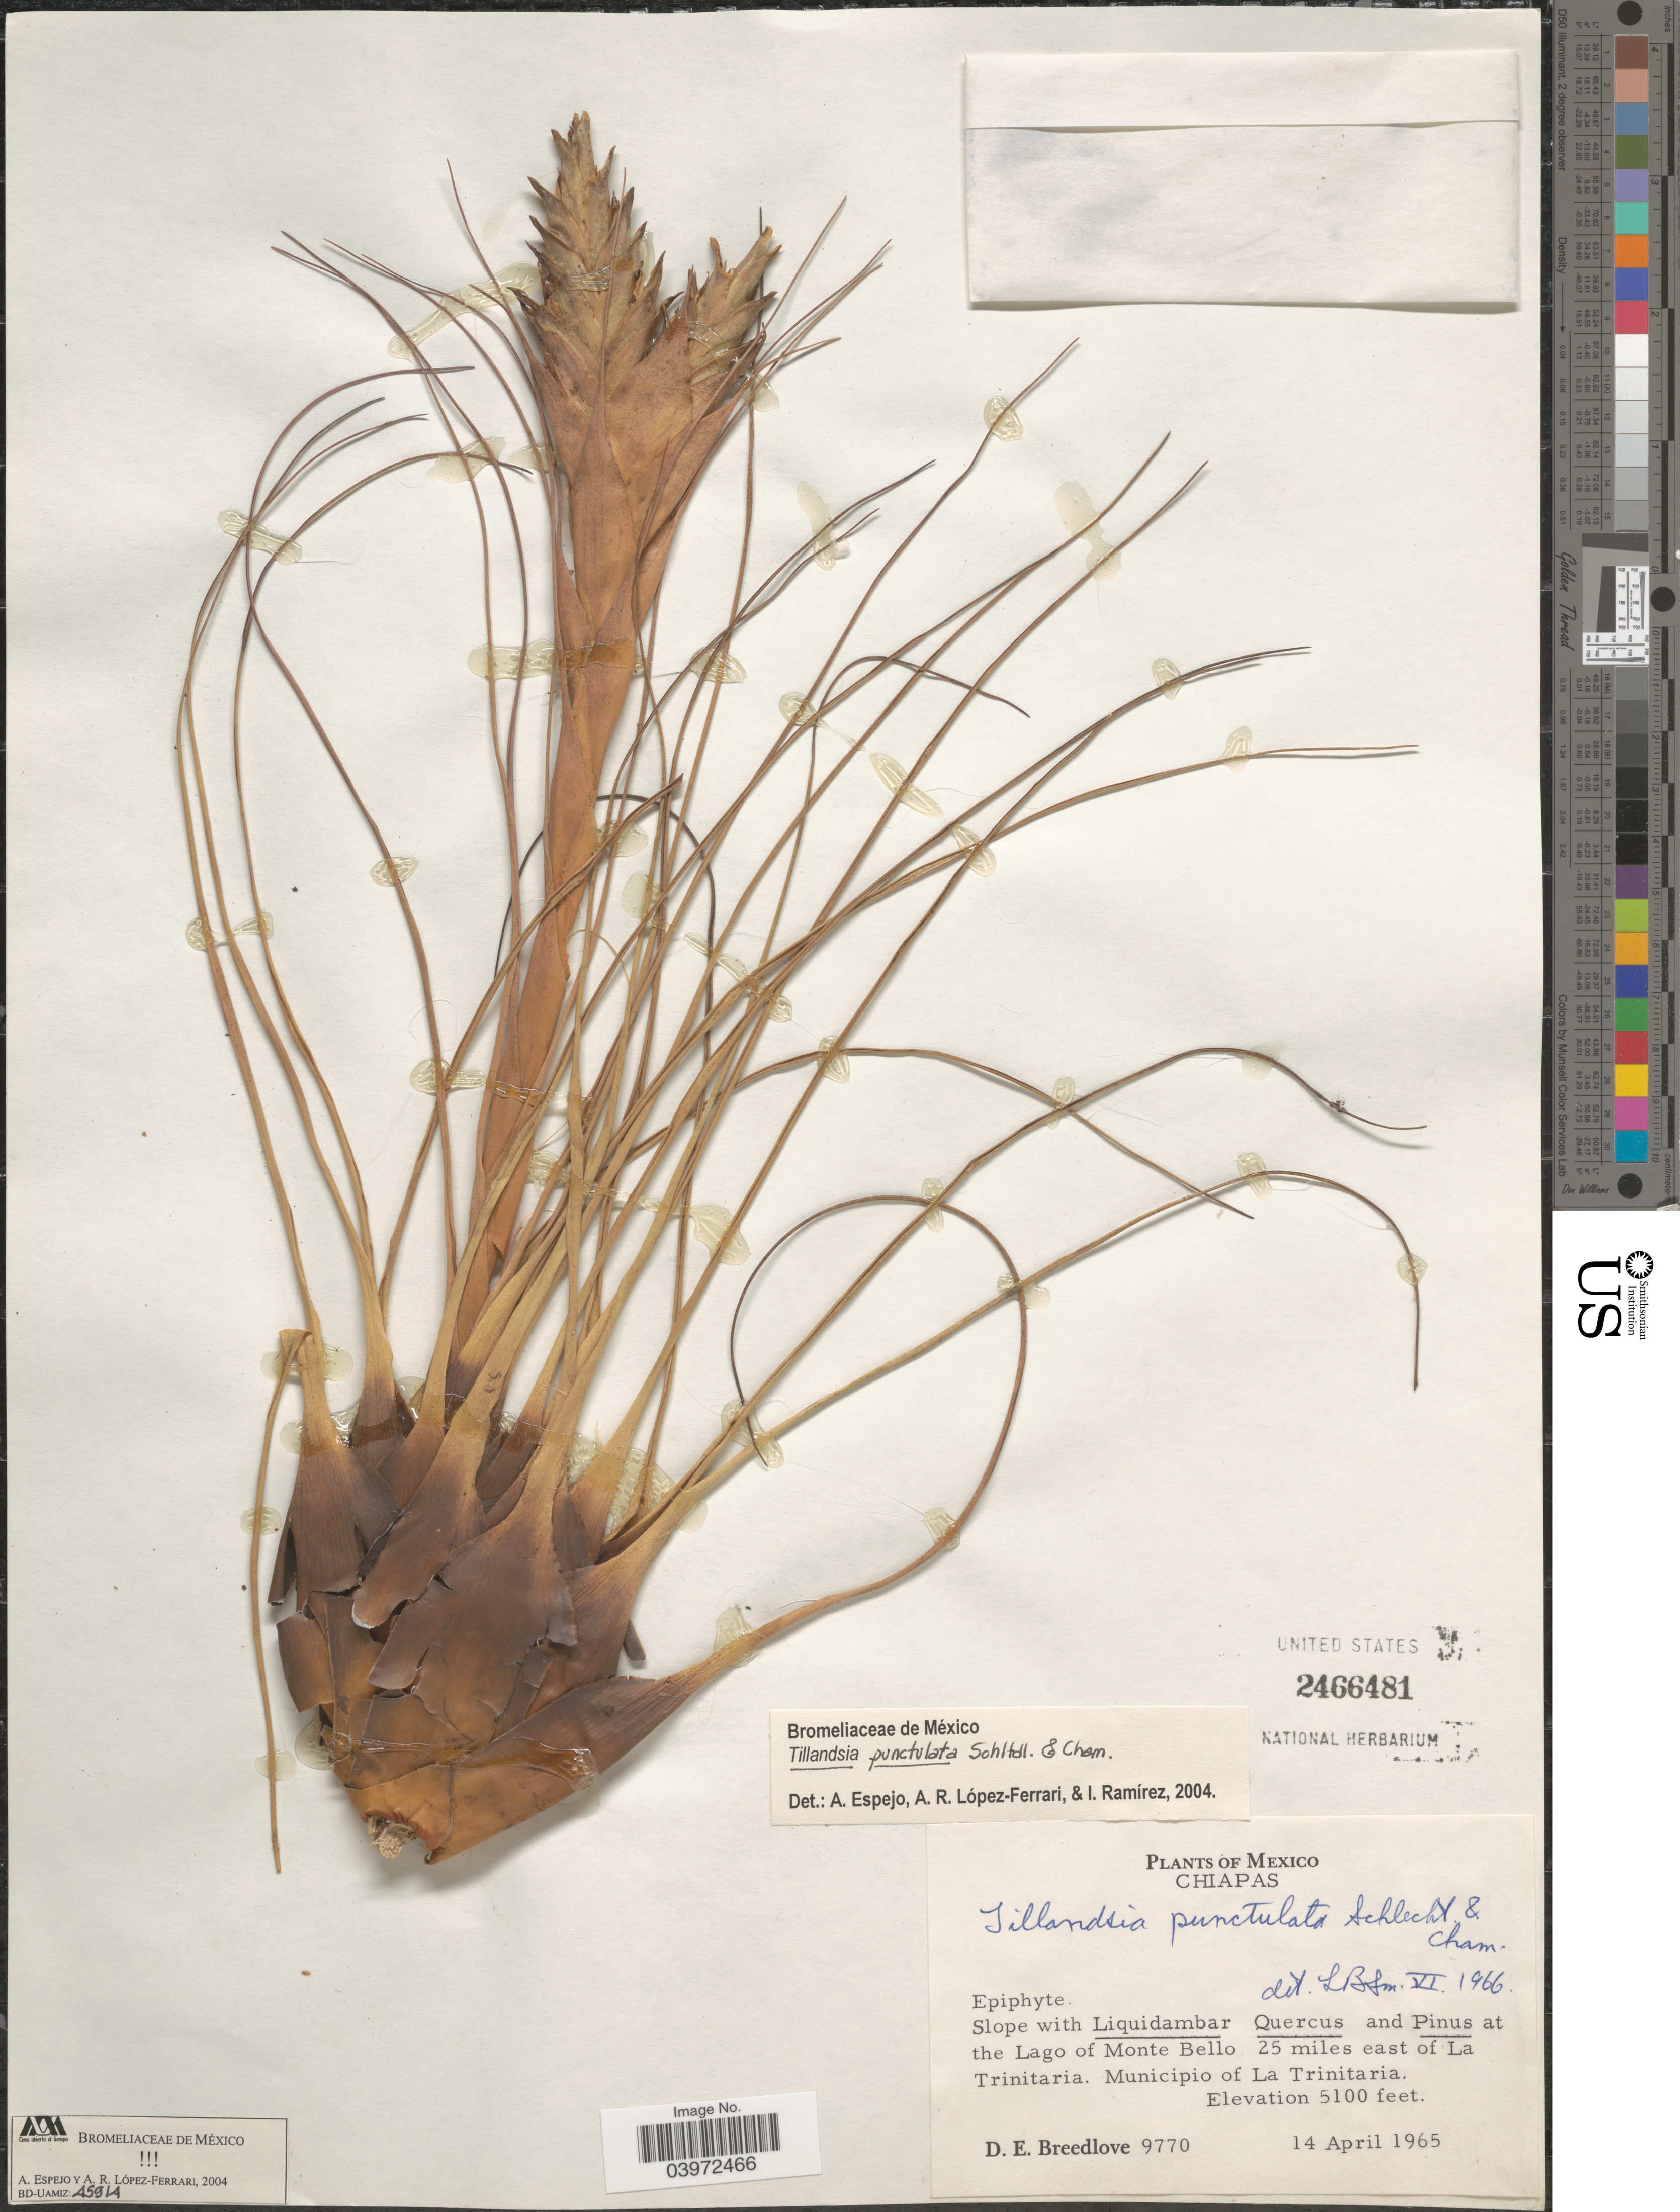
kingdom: Plantae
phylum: Tracheophyta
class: Liliopsida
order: Poales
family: Bromeliaceae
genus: Tillandsia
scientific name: Tillandsia punctulata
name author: Schltdl. & Cham.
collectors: D. E. Breedlove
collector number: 9770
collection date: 1965-04-14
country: Mexico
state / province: Chiapas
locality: At the Lago of Monte Bello 25 miles east of La Trinitaria. Municipio of La Trinitaria.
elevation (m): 1554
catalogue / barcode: US 2466481